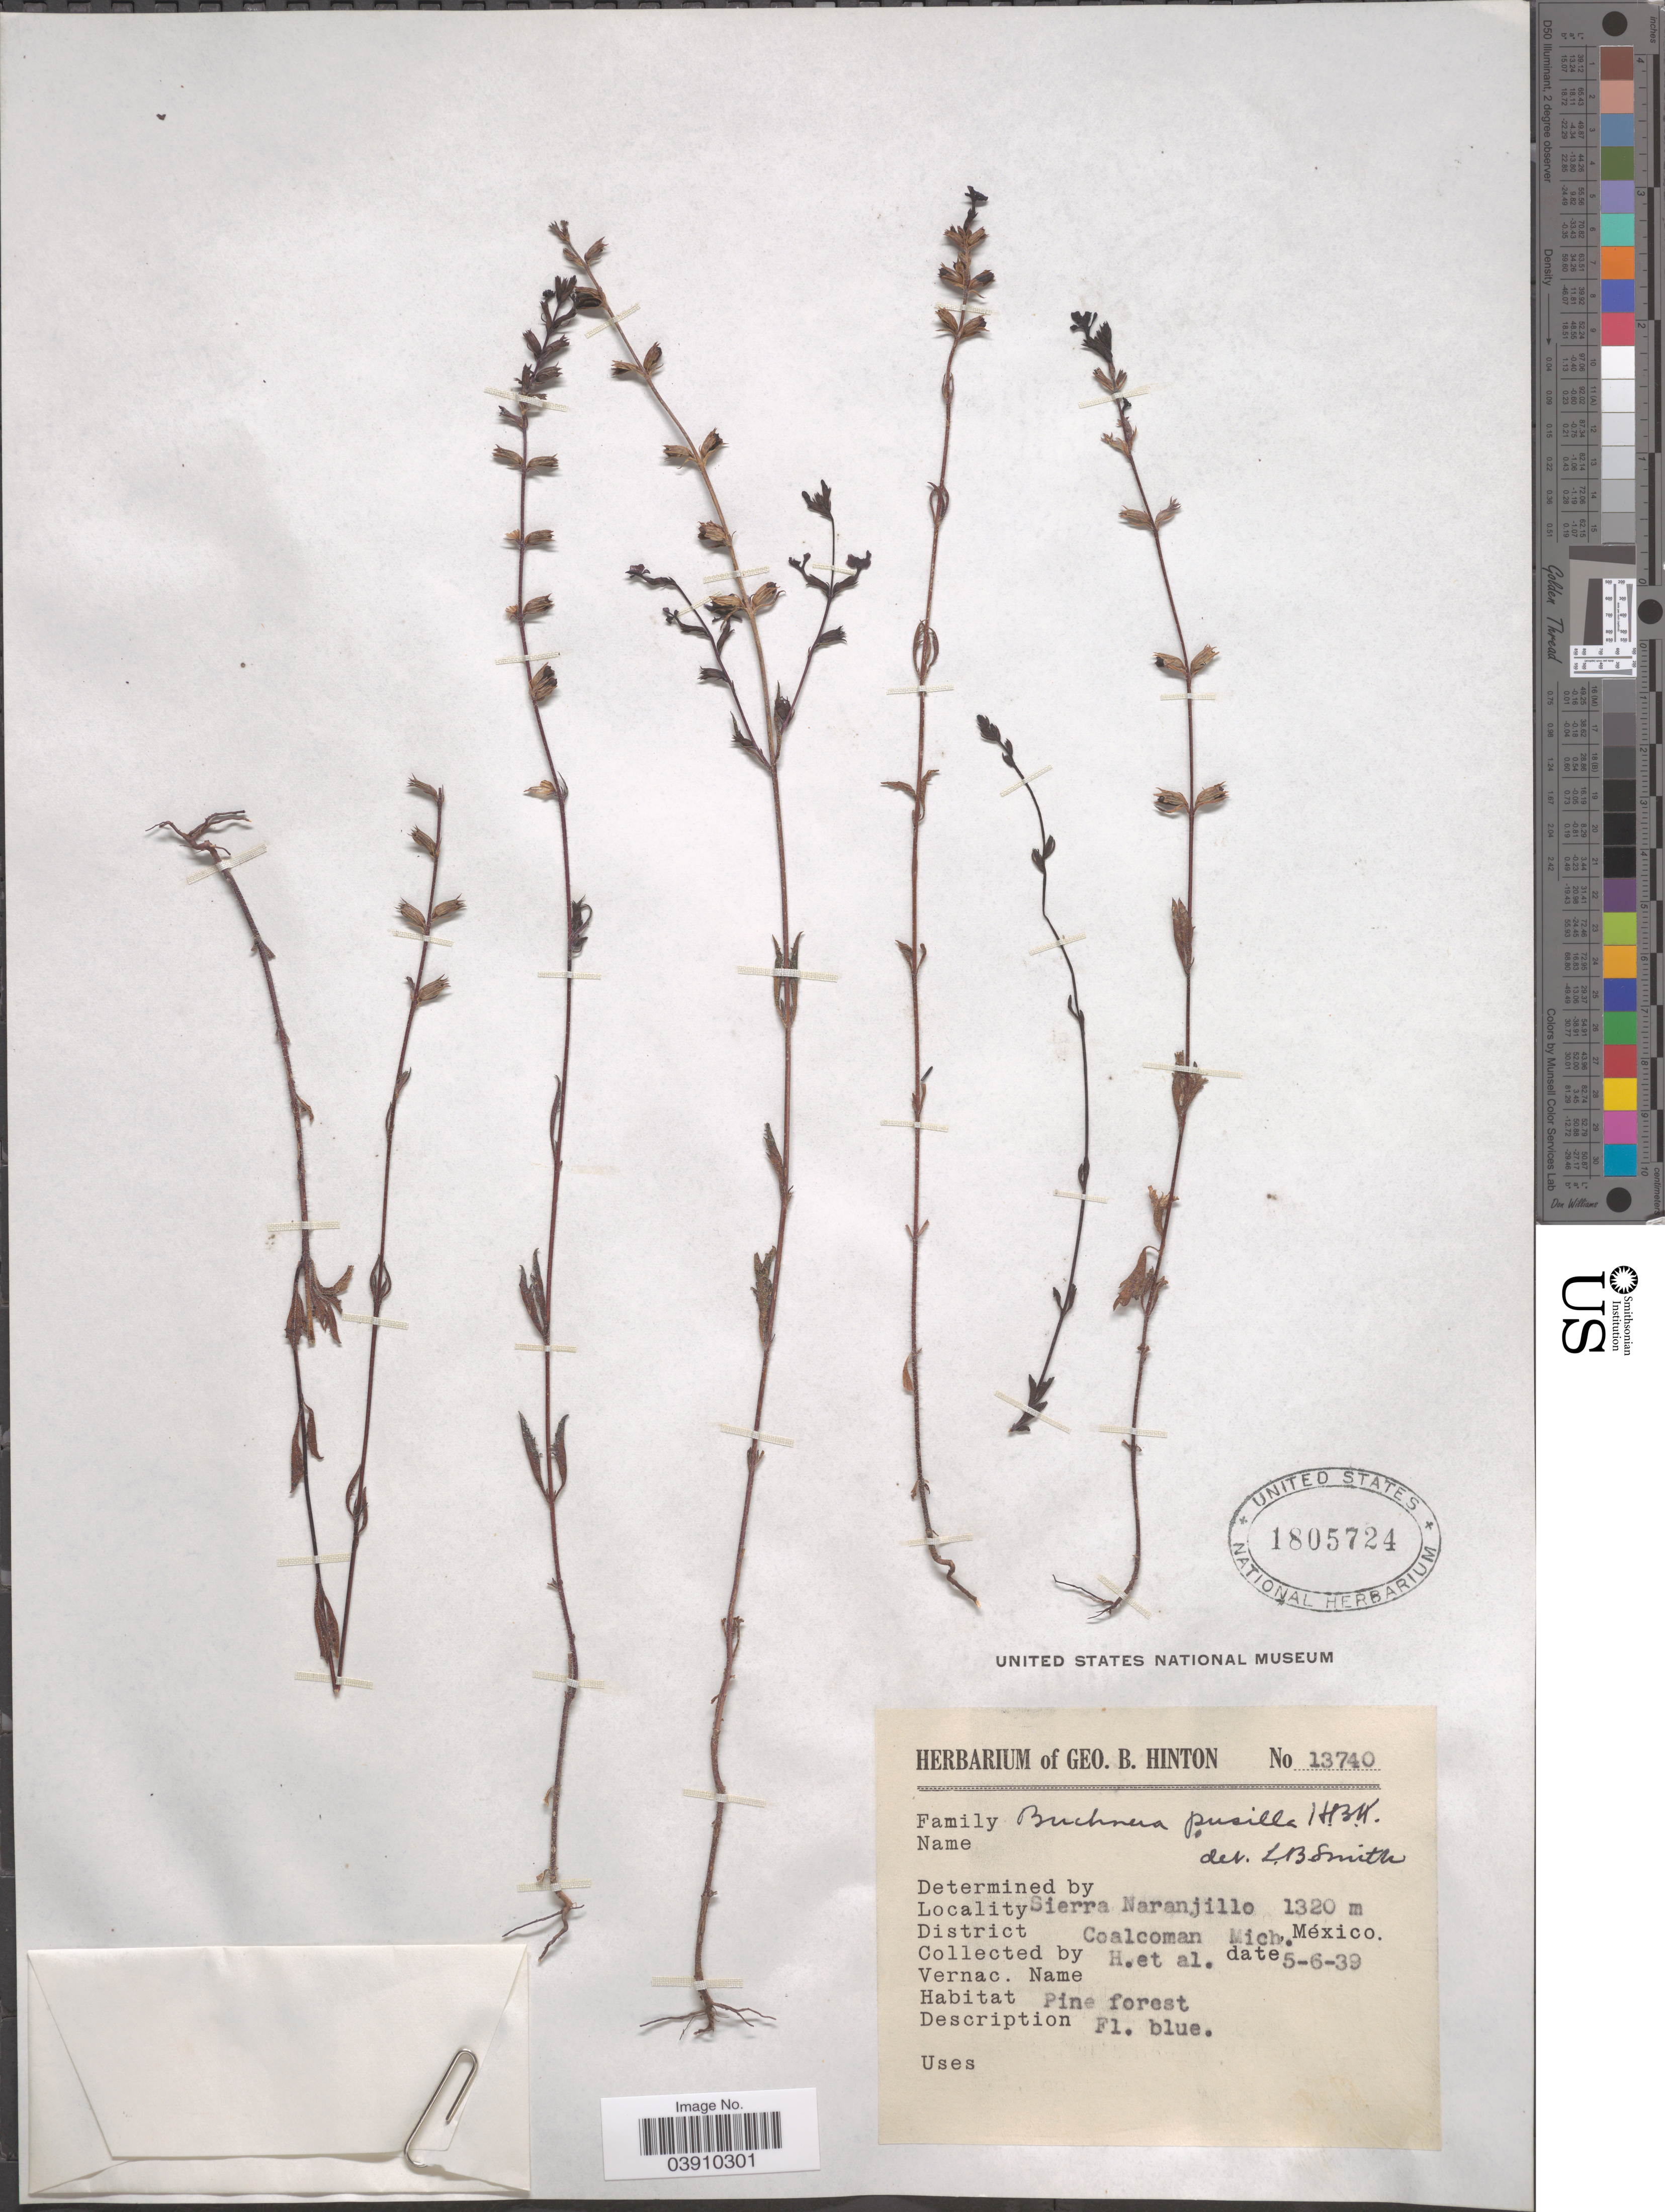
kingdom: Plantae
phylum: Tracheophyta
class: Magnoliopsida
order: Lamiales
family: Orobanchaceae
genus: Buchnera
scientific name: Buchnera pusilla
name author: Kunth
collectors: G. B. Hinton & et al.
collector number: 13740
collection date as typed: Transcribed d/m/y: 5/6/39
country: Mexico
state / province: Michoacán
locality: Sierra Naranjillo. District Coalcoman.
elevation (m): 1320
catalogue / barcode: US 1805724